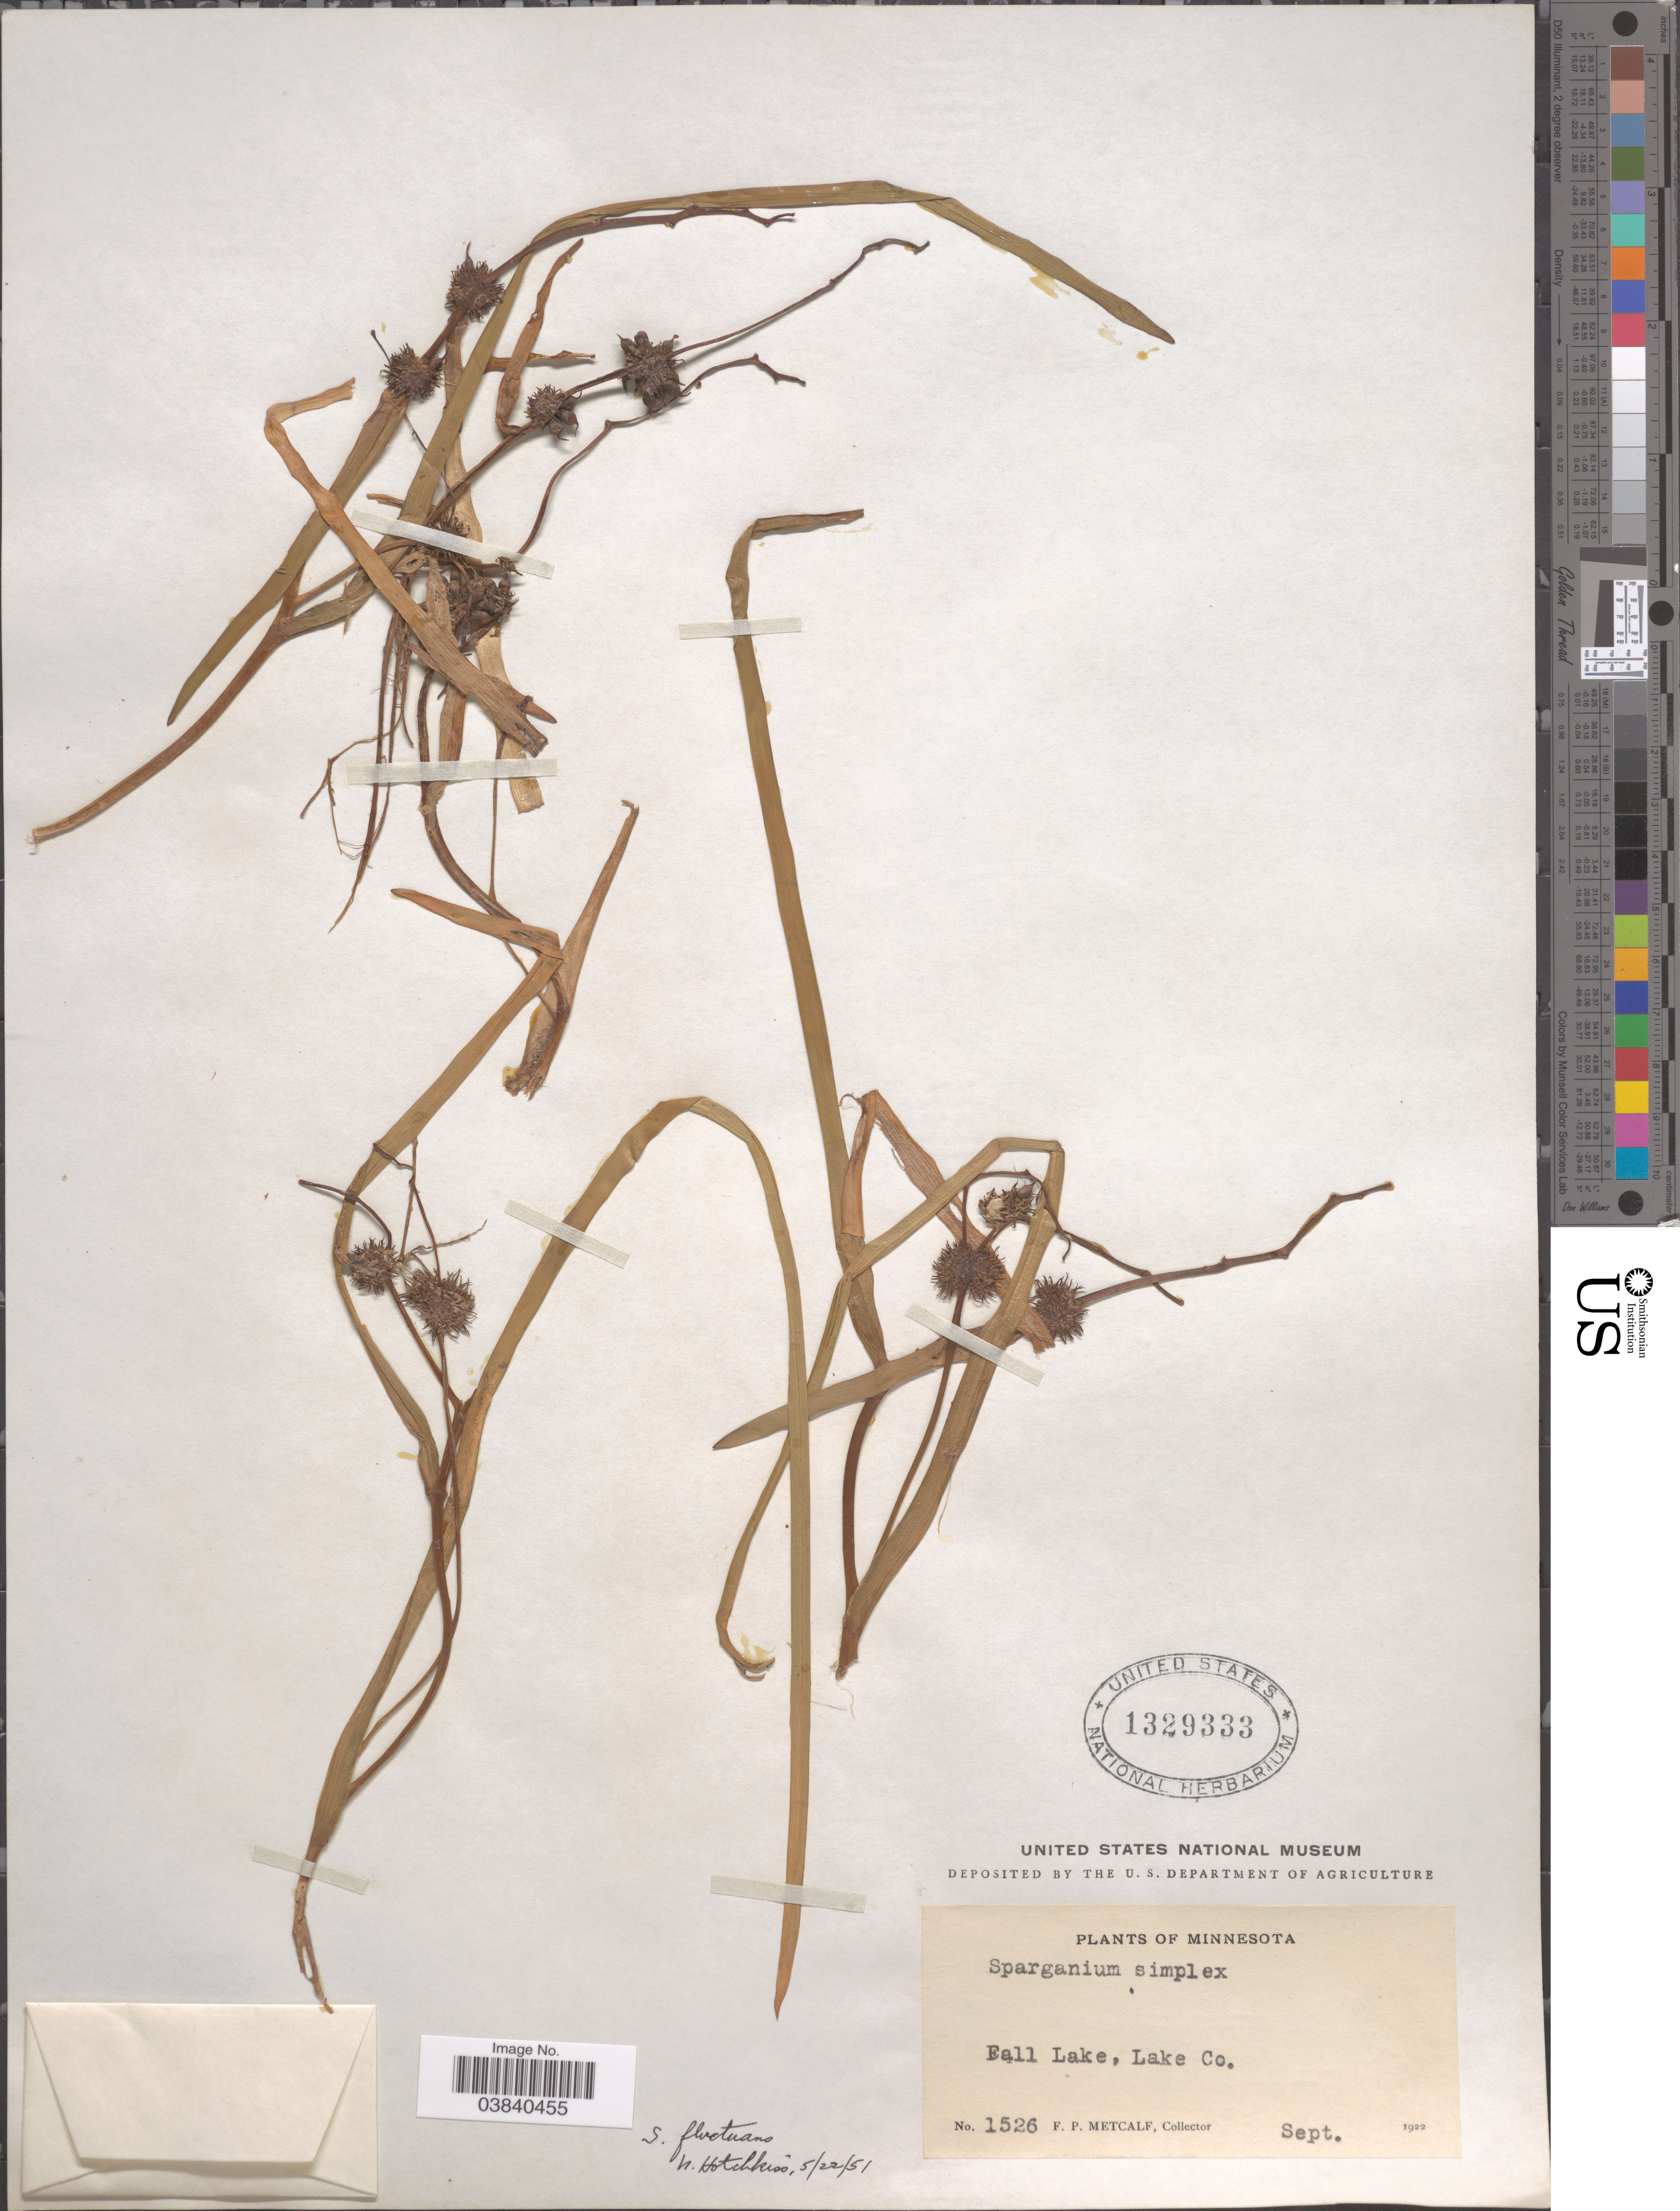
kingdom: Plantae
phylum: Tracheophyta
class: Liliopsida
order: Poales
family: Typhaceae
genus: Sparganium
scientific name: Sparganium fluctuans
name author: (Engelm.) B.L. Rob.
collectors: F. Metcalf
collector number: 1526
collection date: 1922-09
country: United States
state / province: Minnesota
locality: Fall Lake, Lake Co.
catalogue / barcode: US 1329333